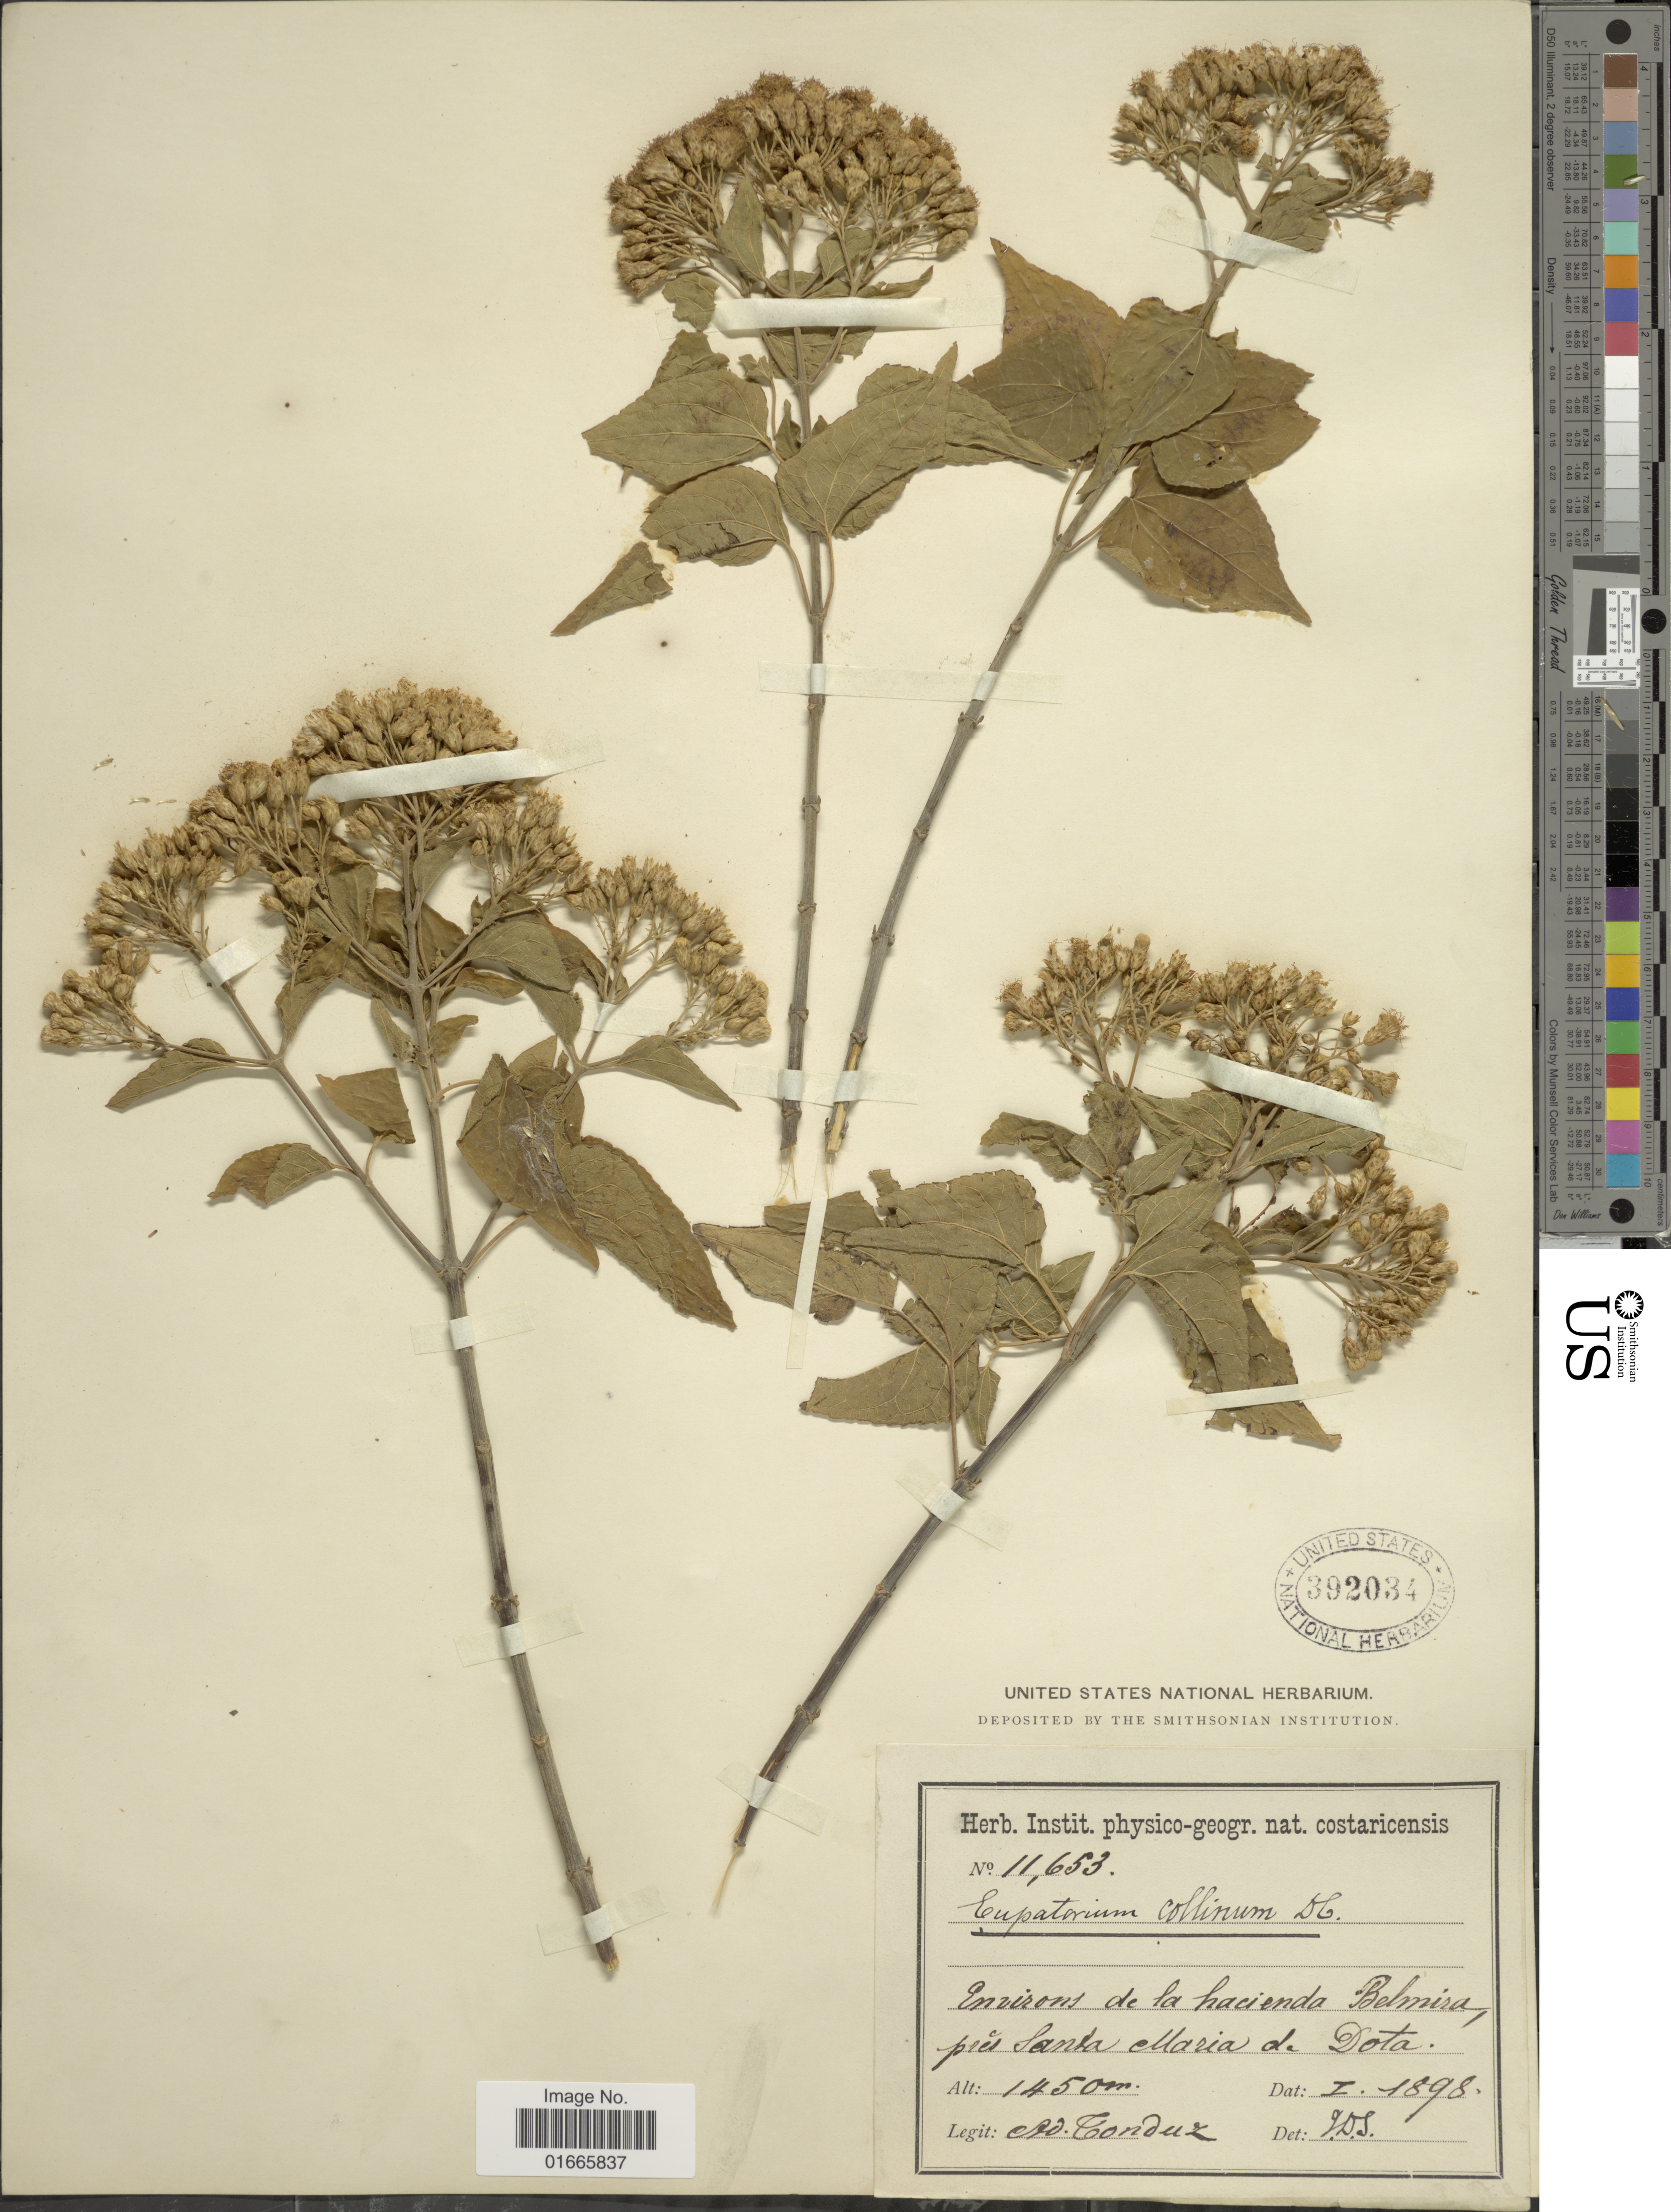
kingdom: Plantae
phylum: Tracheophyta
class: Magnoliopsida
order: Asterales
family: Asteraceae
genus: Chromolaena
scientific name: Chromolaena collina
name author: (DC.) R.M. King & H. Rob.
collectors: A. Tonduz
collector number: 11653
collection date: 1898-01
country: Costa Rica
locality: Costaricenses, Environs de la hacienda Belmisa, pres Santa ellaria de Dota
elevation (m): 1150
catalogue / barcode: US 392034